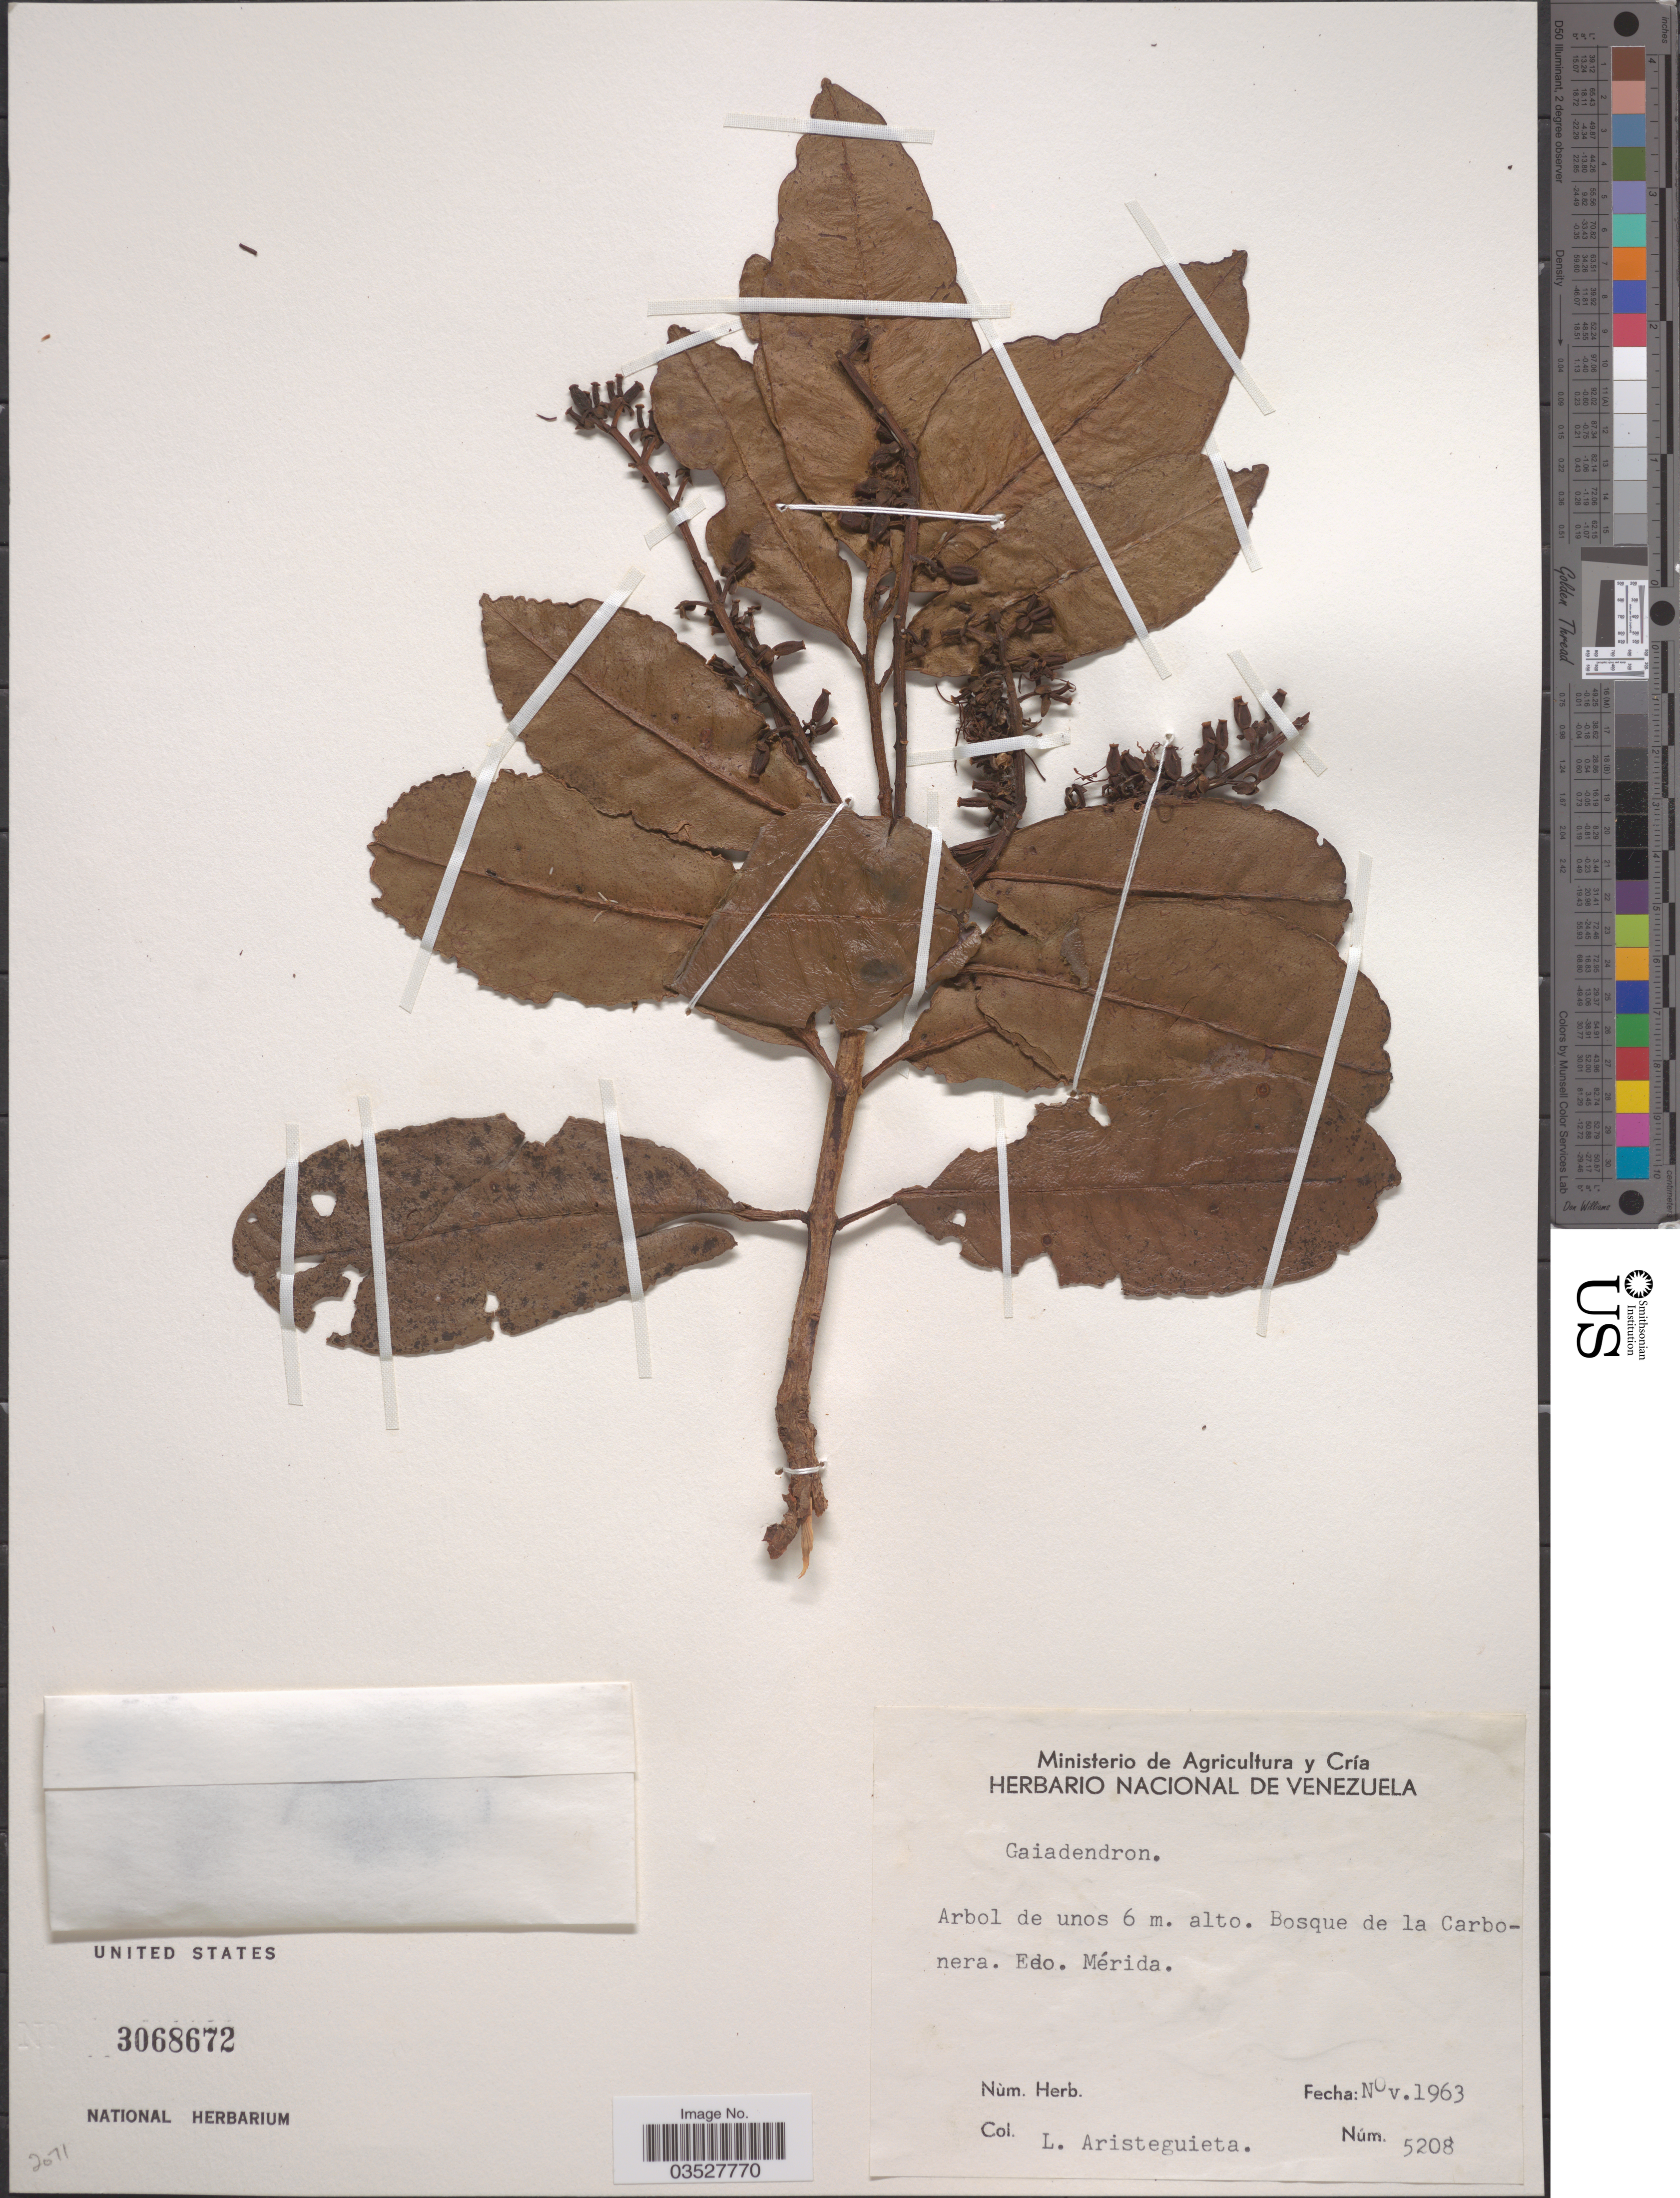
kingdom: Plantae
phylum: Tracheophyta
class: Magnoliopsida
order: Santalales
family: Loranthaceae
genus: Gaiadendron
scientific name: Gaiadendron sp.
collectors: L. Aristeguieta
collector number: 5208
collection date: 1963-11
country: Venezuela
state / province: Mérida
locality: Bosque de la Carbonera.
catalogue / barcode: US 3068672